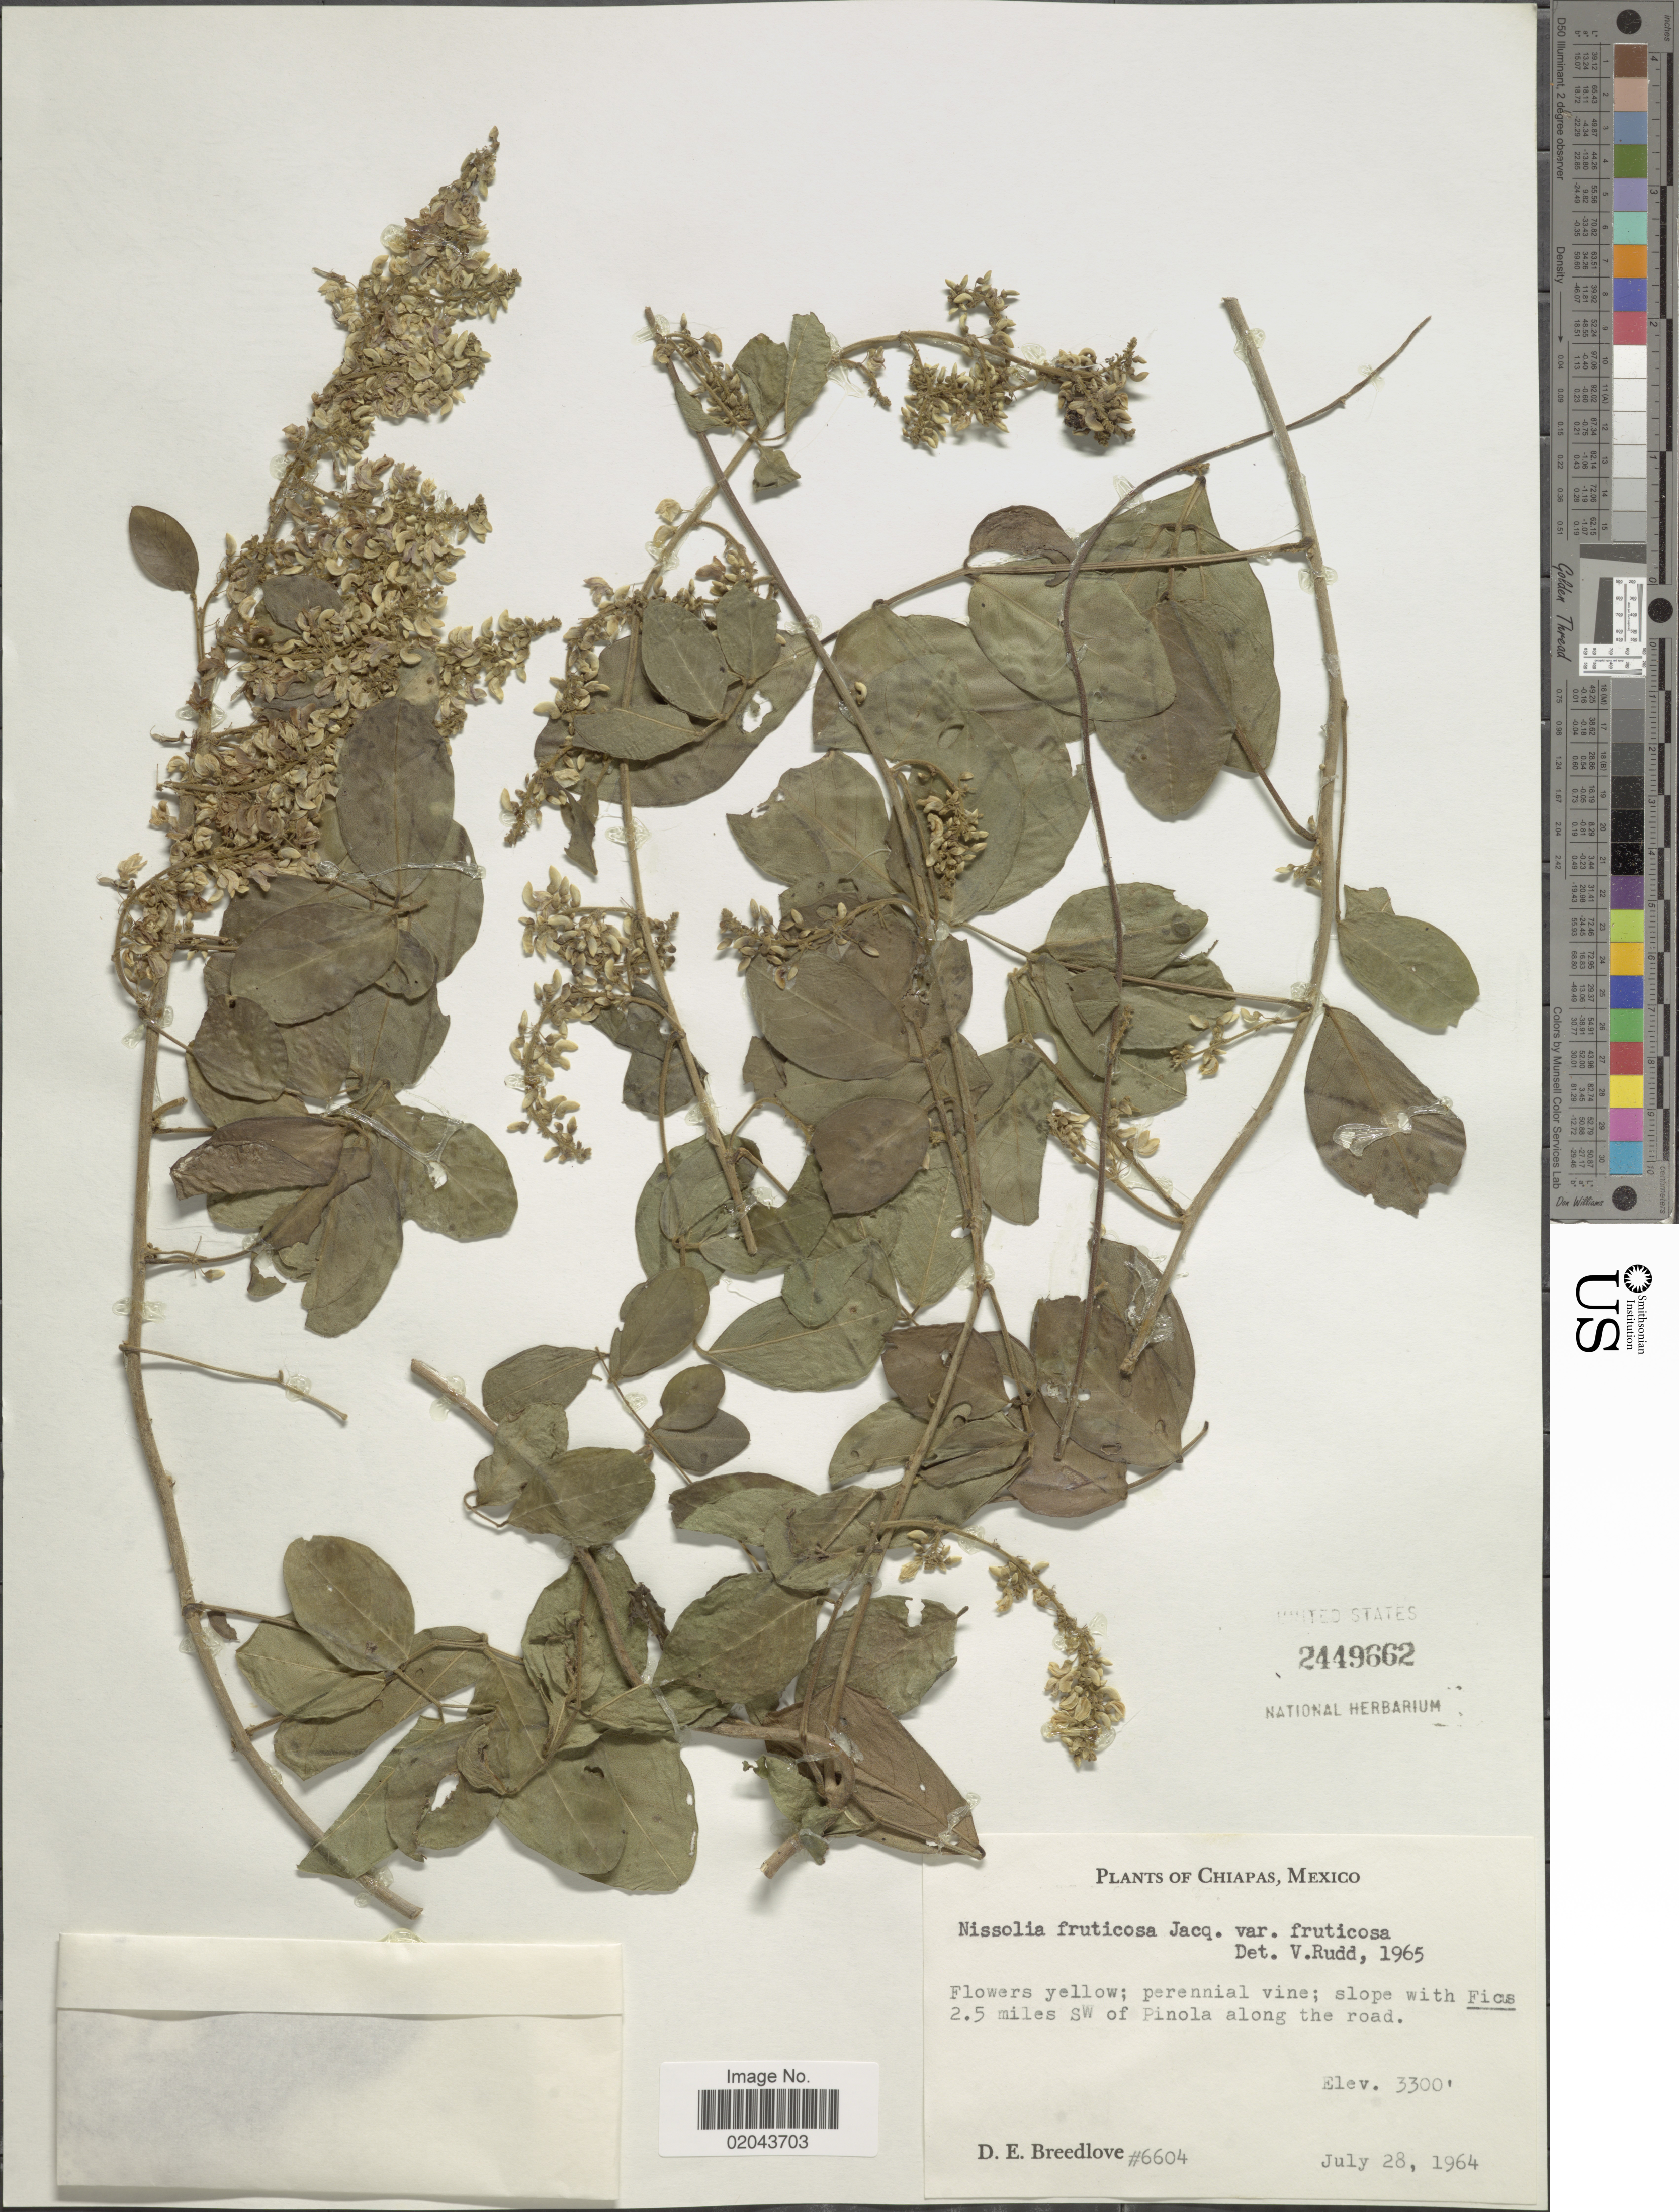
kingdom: Plantae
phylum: Tracheophyta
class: Magnoliopsida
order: Fabales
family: Fabaceae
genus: Nissolia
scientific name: Nissolia fruticosa var. fruticosa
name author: Jacq.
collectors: D. E. Breedlove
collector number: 6604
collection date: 1964-07-28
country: Mexico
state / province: Chiapas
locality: Slope 2.5 miles SW of Pinola along the road.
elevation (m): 1006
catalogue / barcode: US 2449662